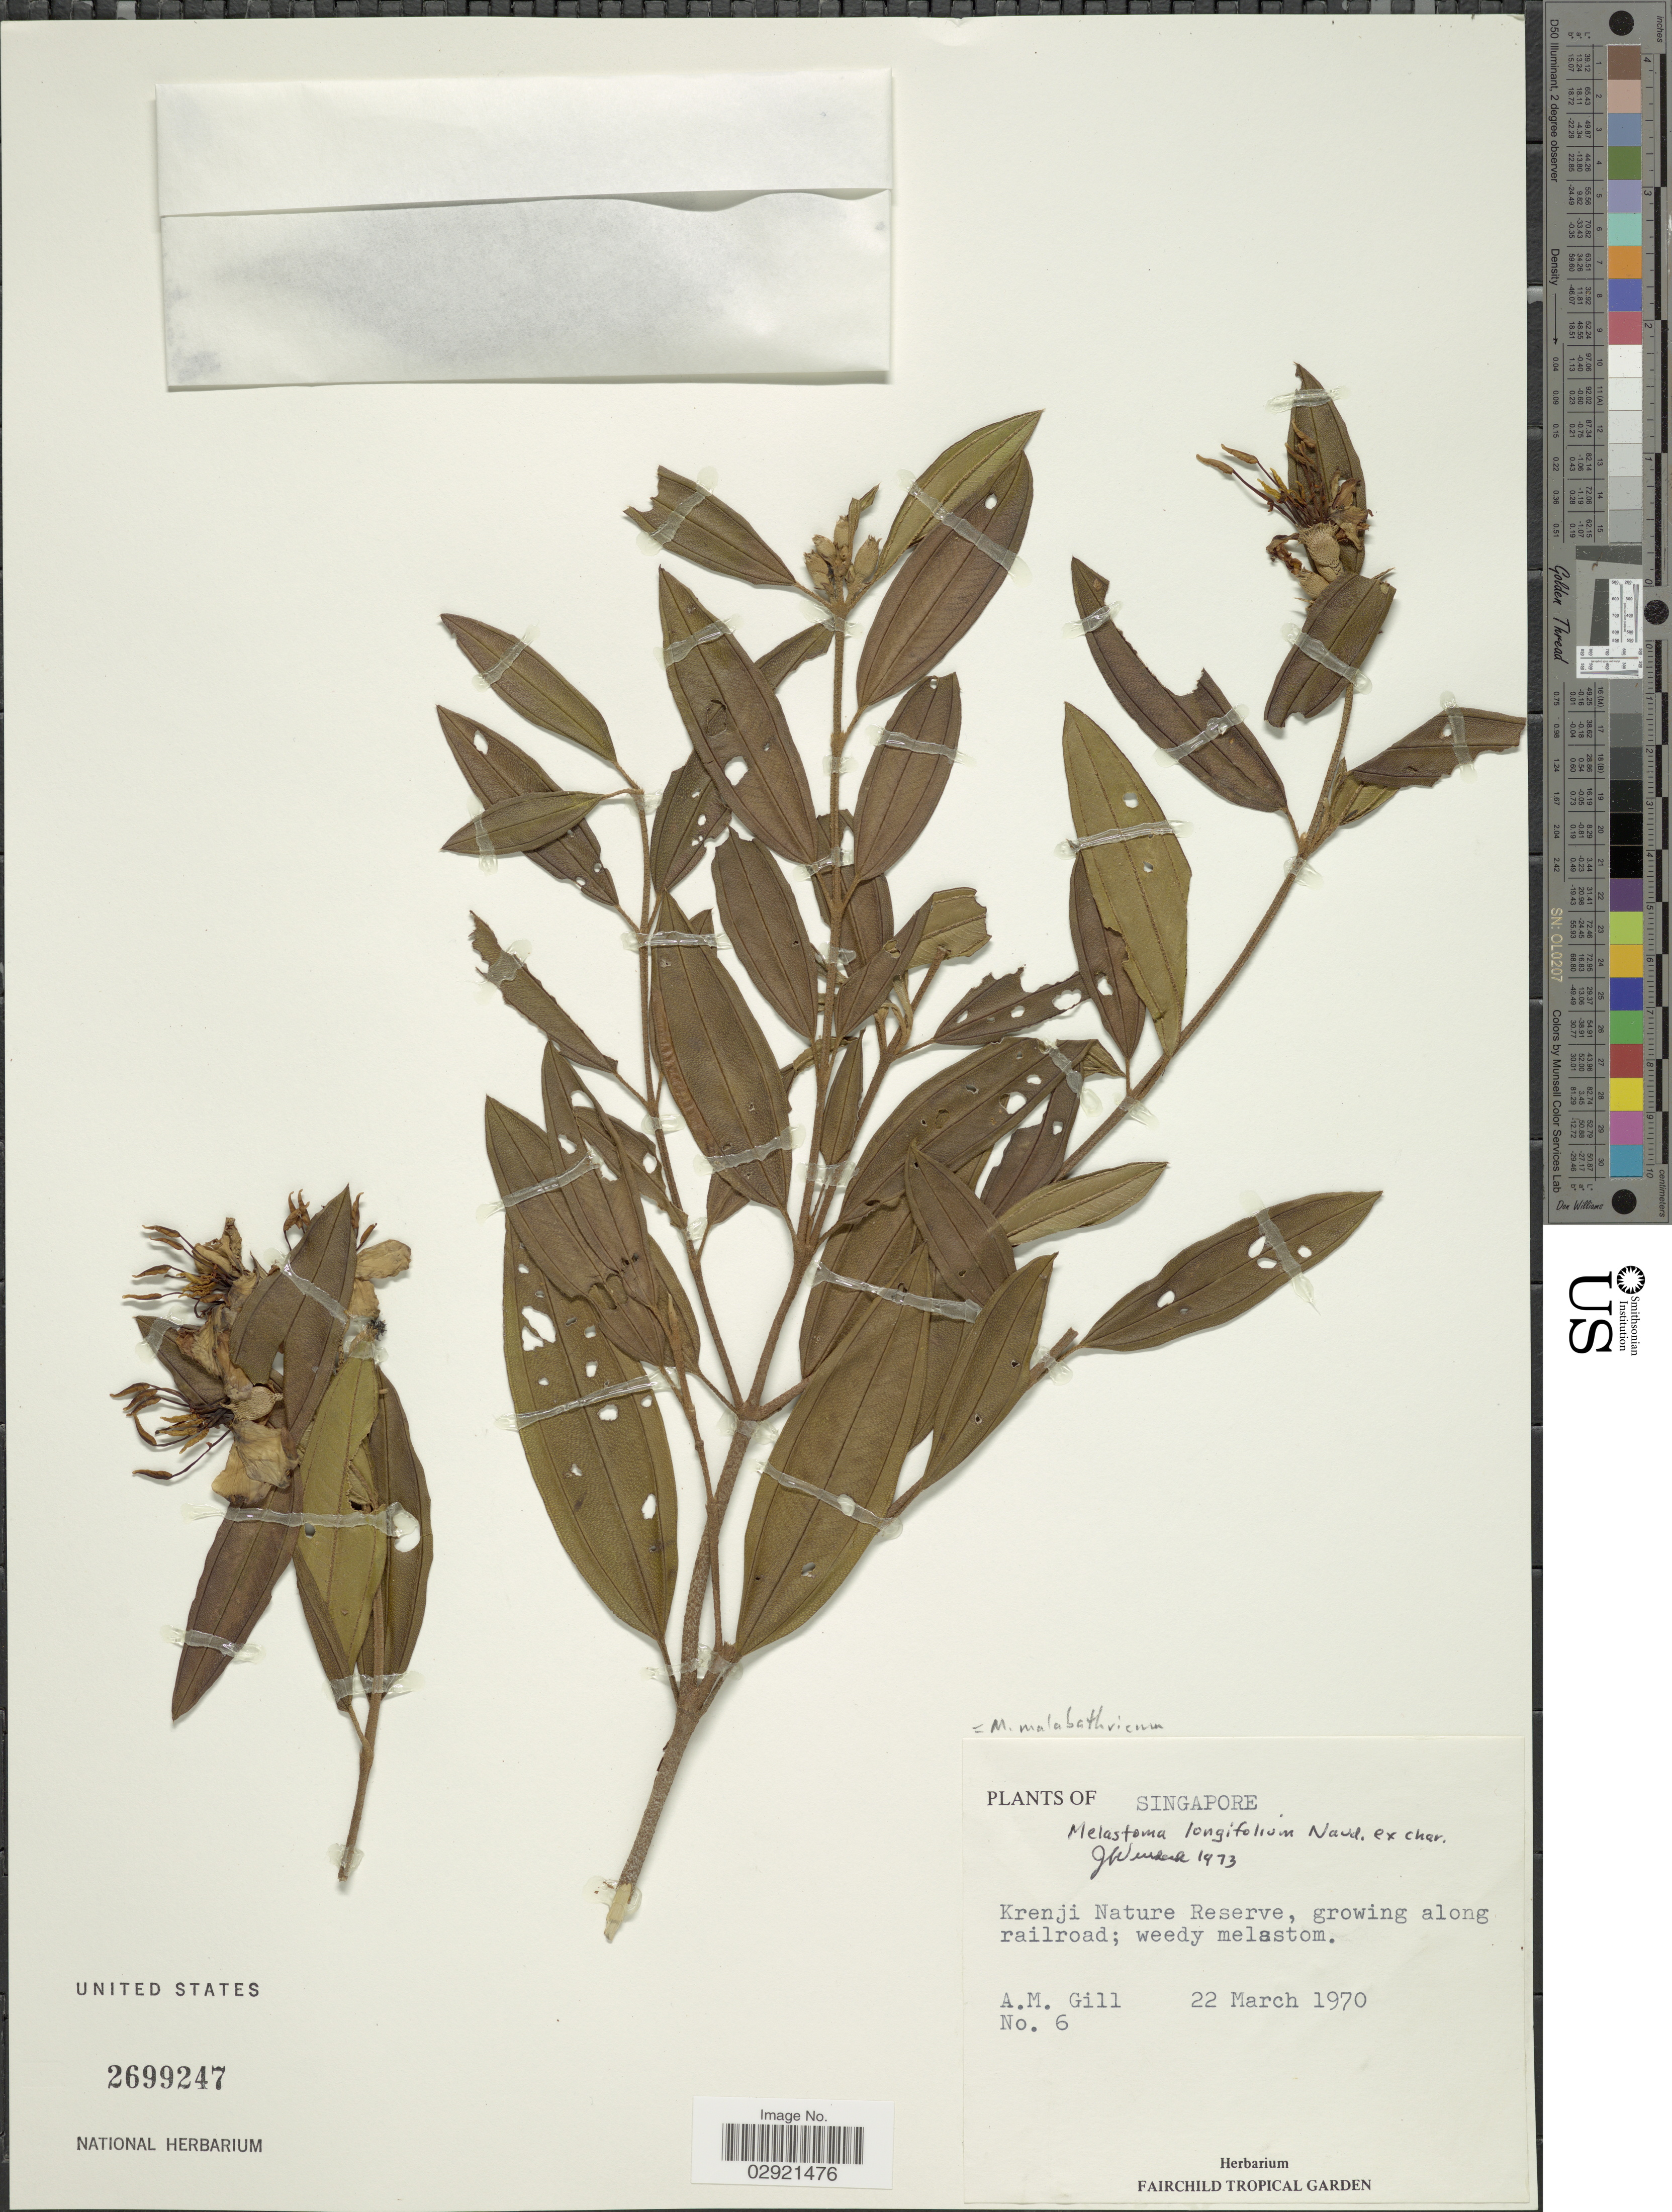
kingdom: Plantae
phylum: Tracheophyta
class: Magnoliopsida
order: Myrtales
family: Melastomataceae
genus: Melastoma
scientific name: Melastoma malabathricum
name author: L.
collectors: A. Gill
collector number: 6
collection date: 1970-03-22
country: Singapore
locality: Krenji Nature Reserve, growing along railroad.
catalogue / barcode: US 2699247